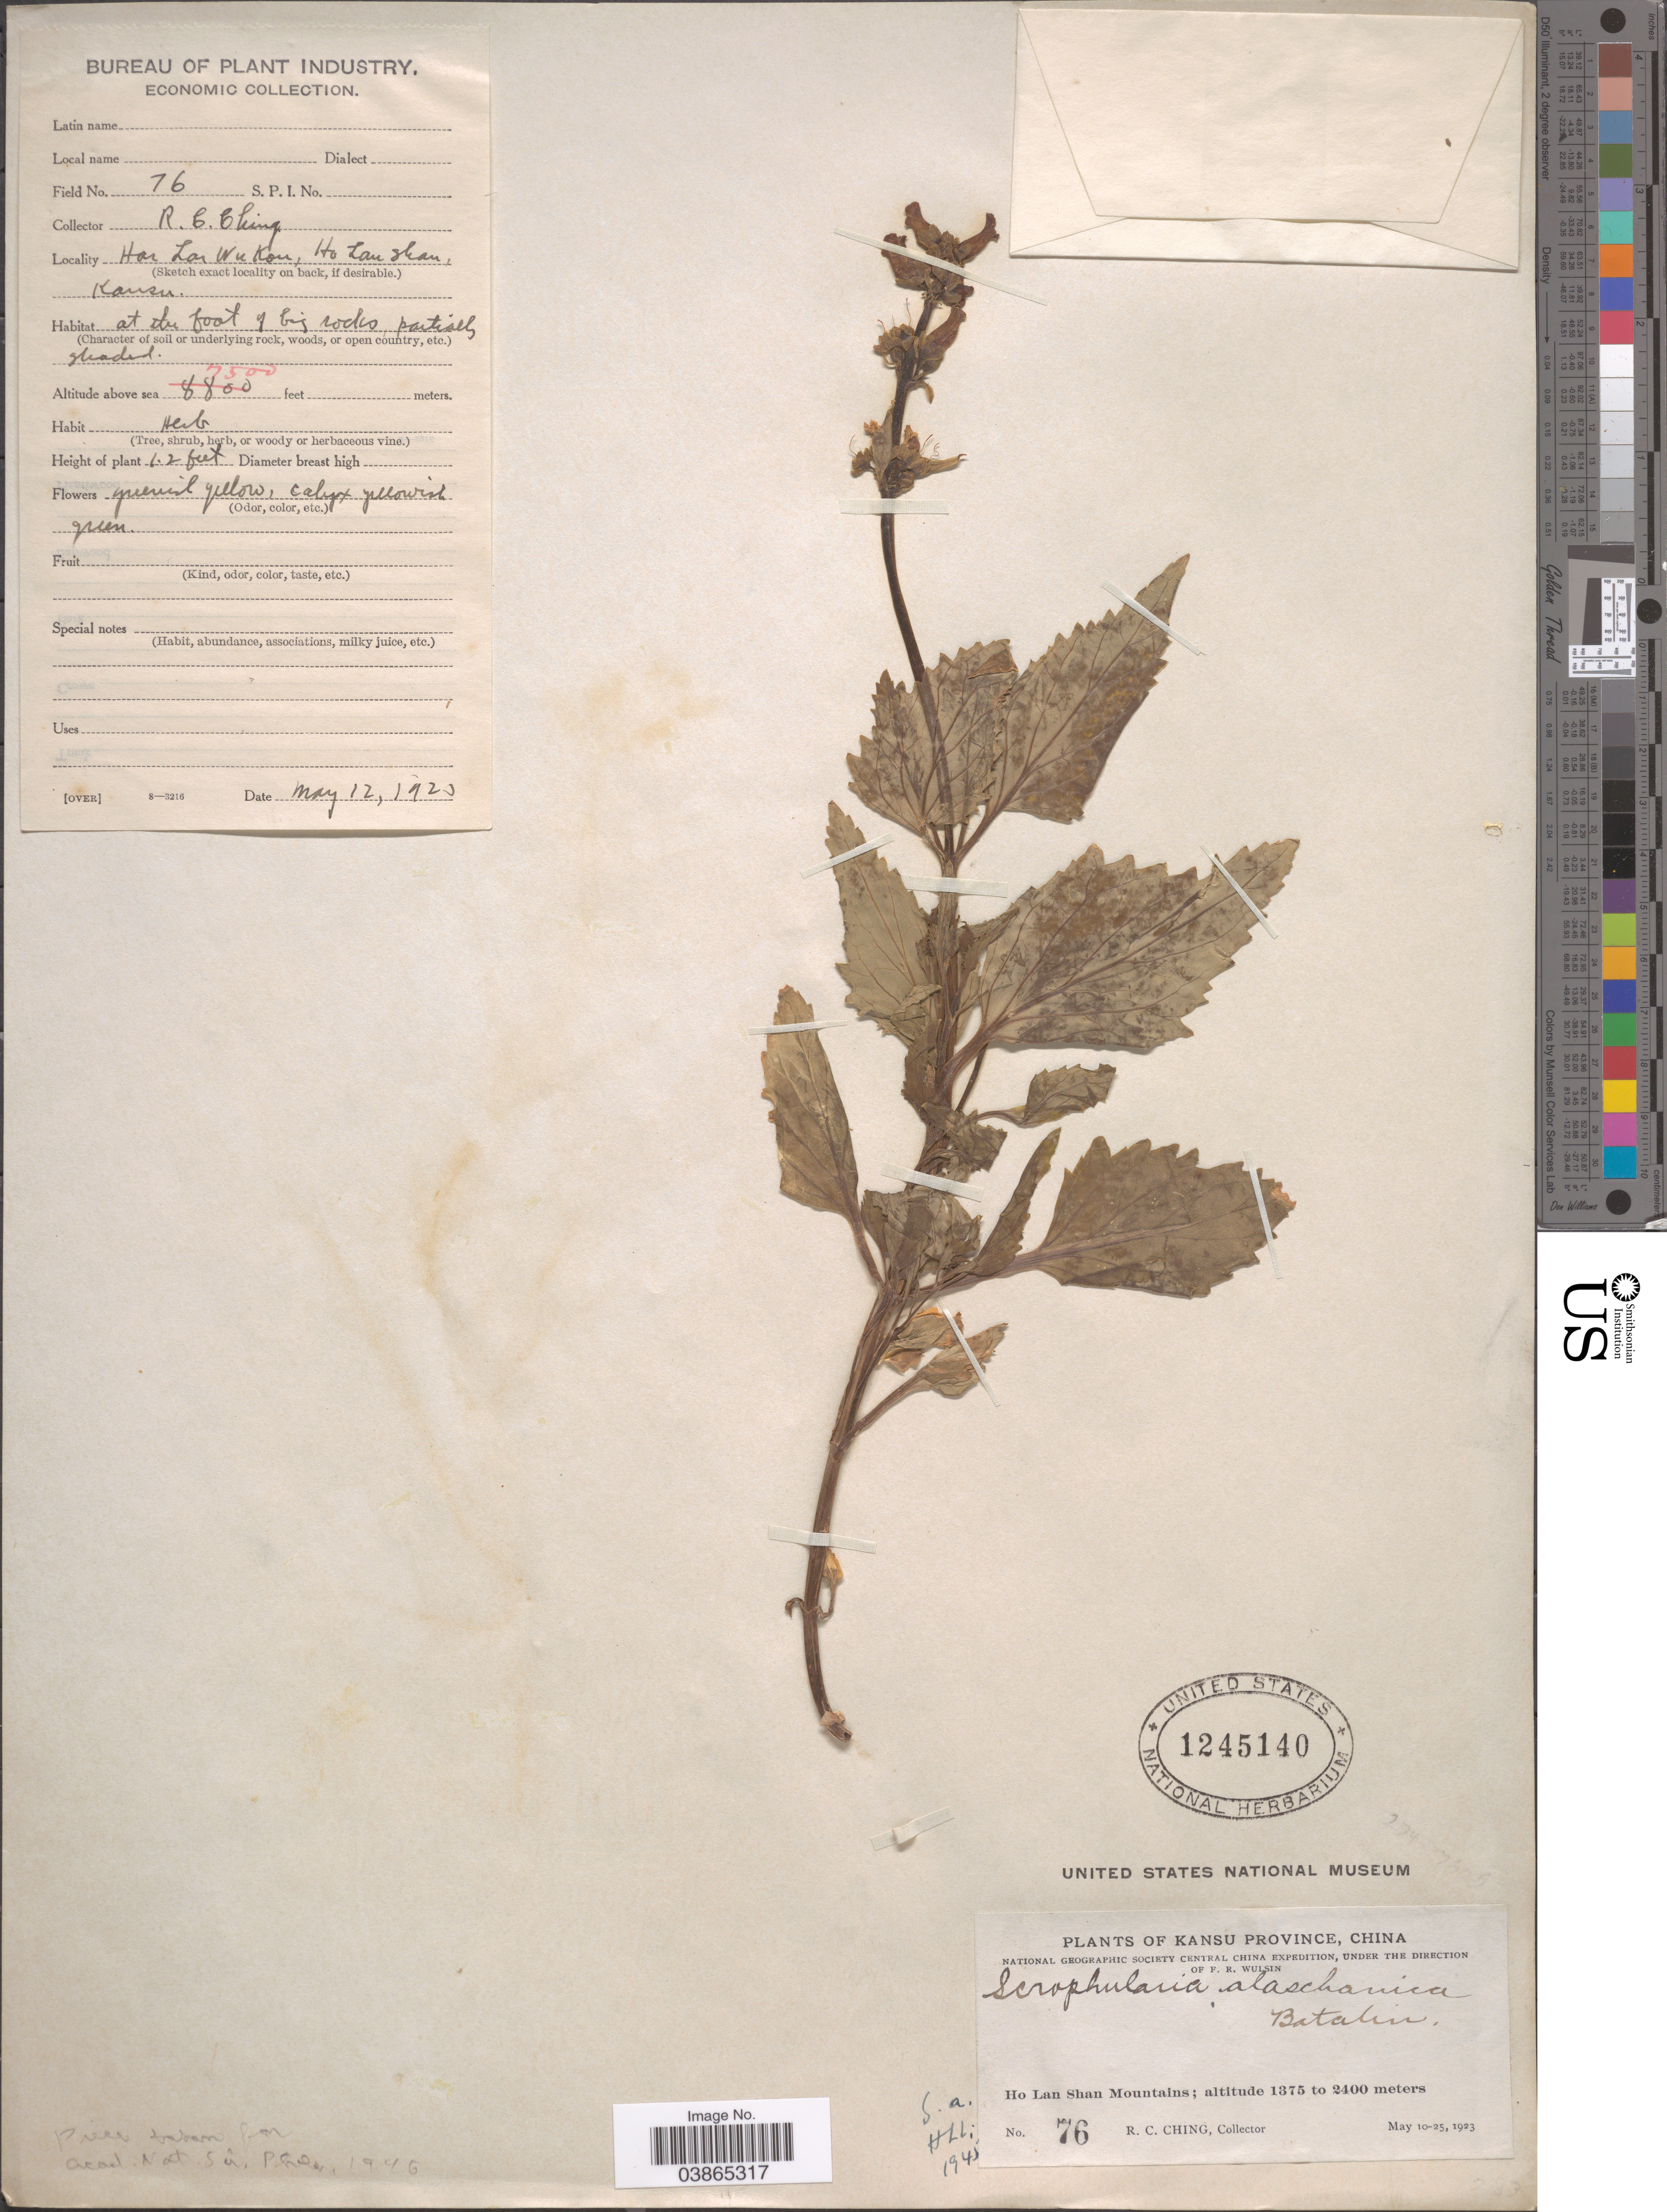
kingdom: Plantae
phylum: Tracheophyta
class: Magnoliopsida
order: Lamiales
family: Scrophulariaceae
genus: Scrophularia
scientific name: Scrophularia alaschanica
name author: Batalin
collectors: R. C. Ching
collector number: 76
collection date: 1923-05-12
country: China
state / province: Gansu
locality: Kansu Province. Ho Lan Shan Mountains. Hoi Lan Wu Kon.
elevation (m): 2286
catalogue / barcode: US 1245140